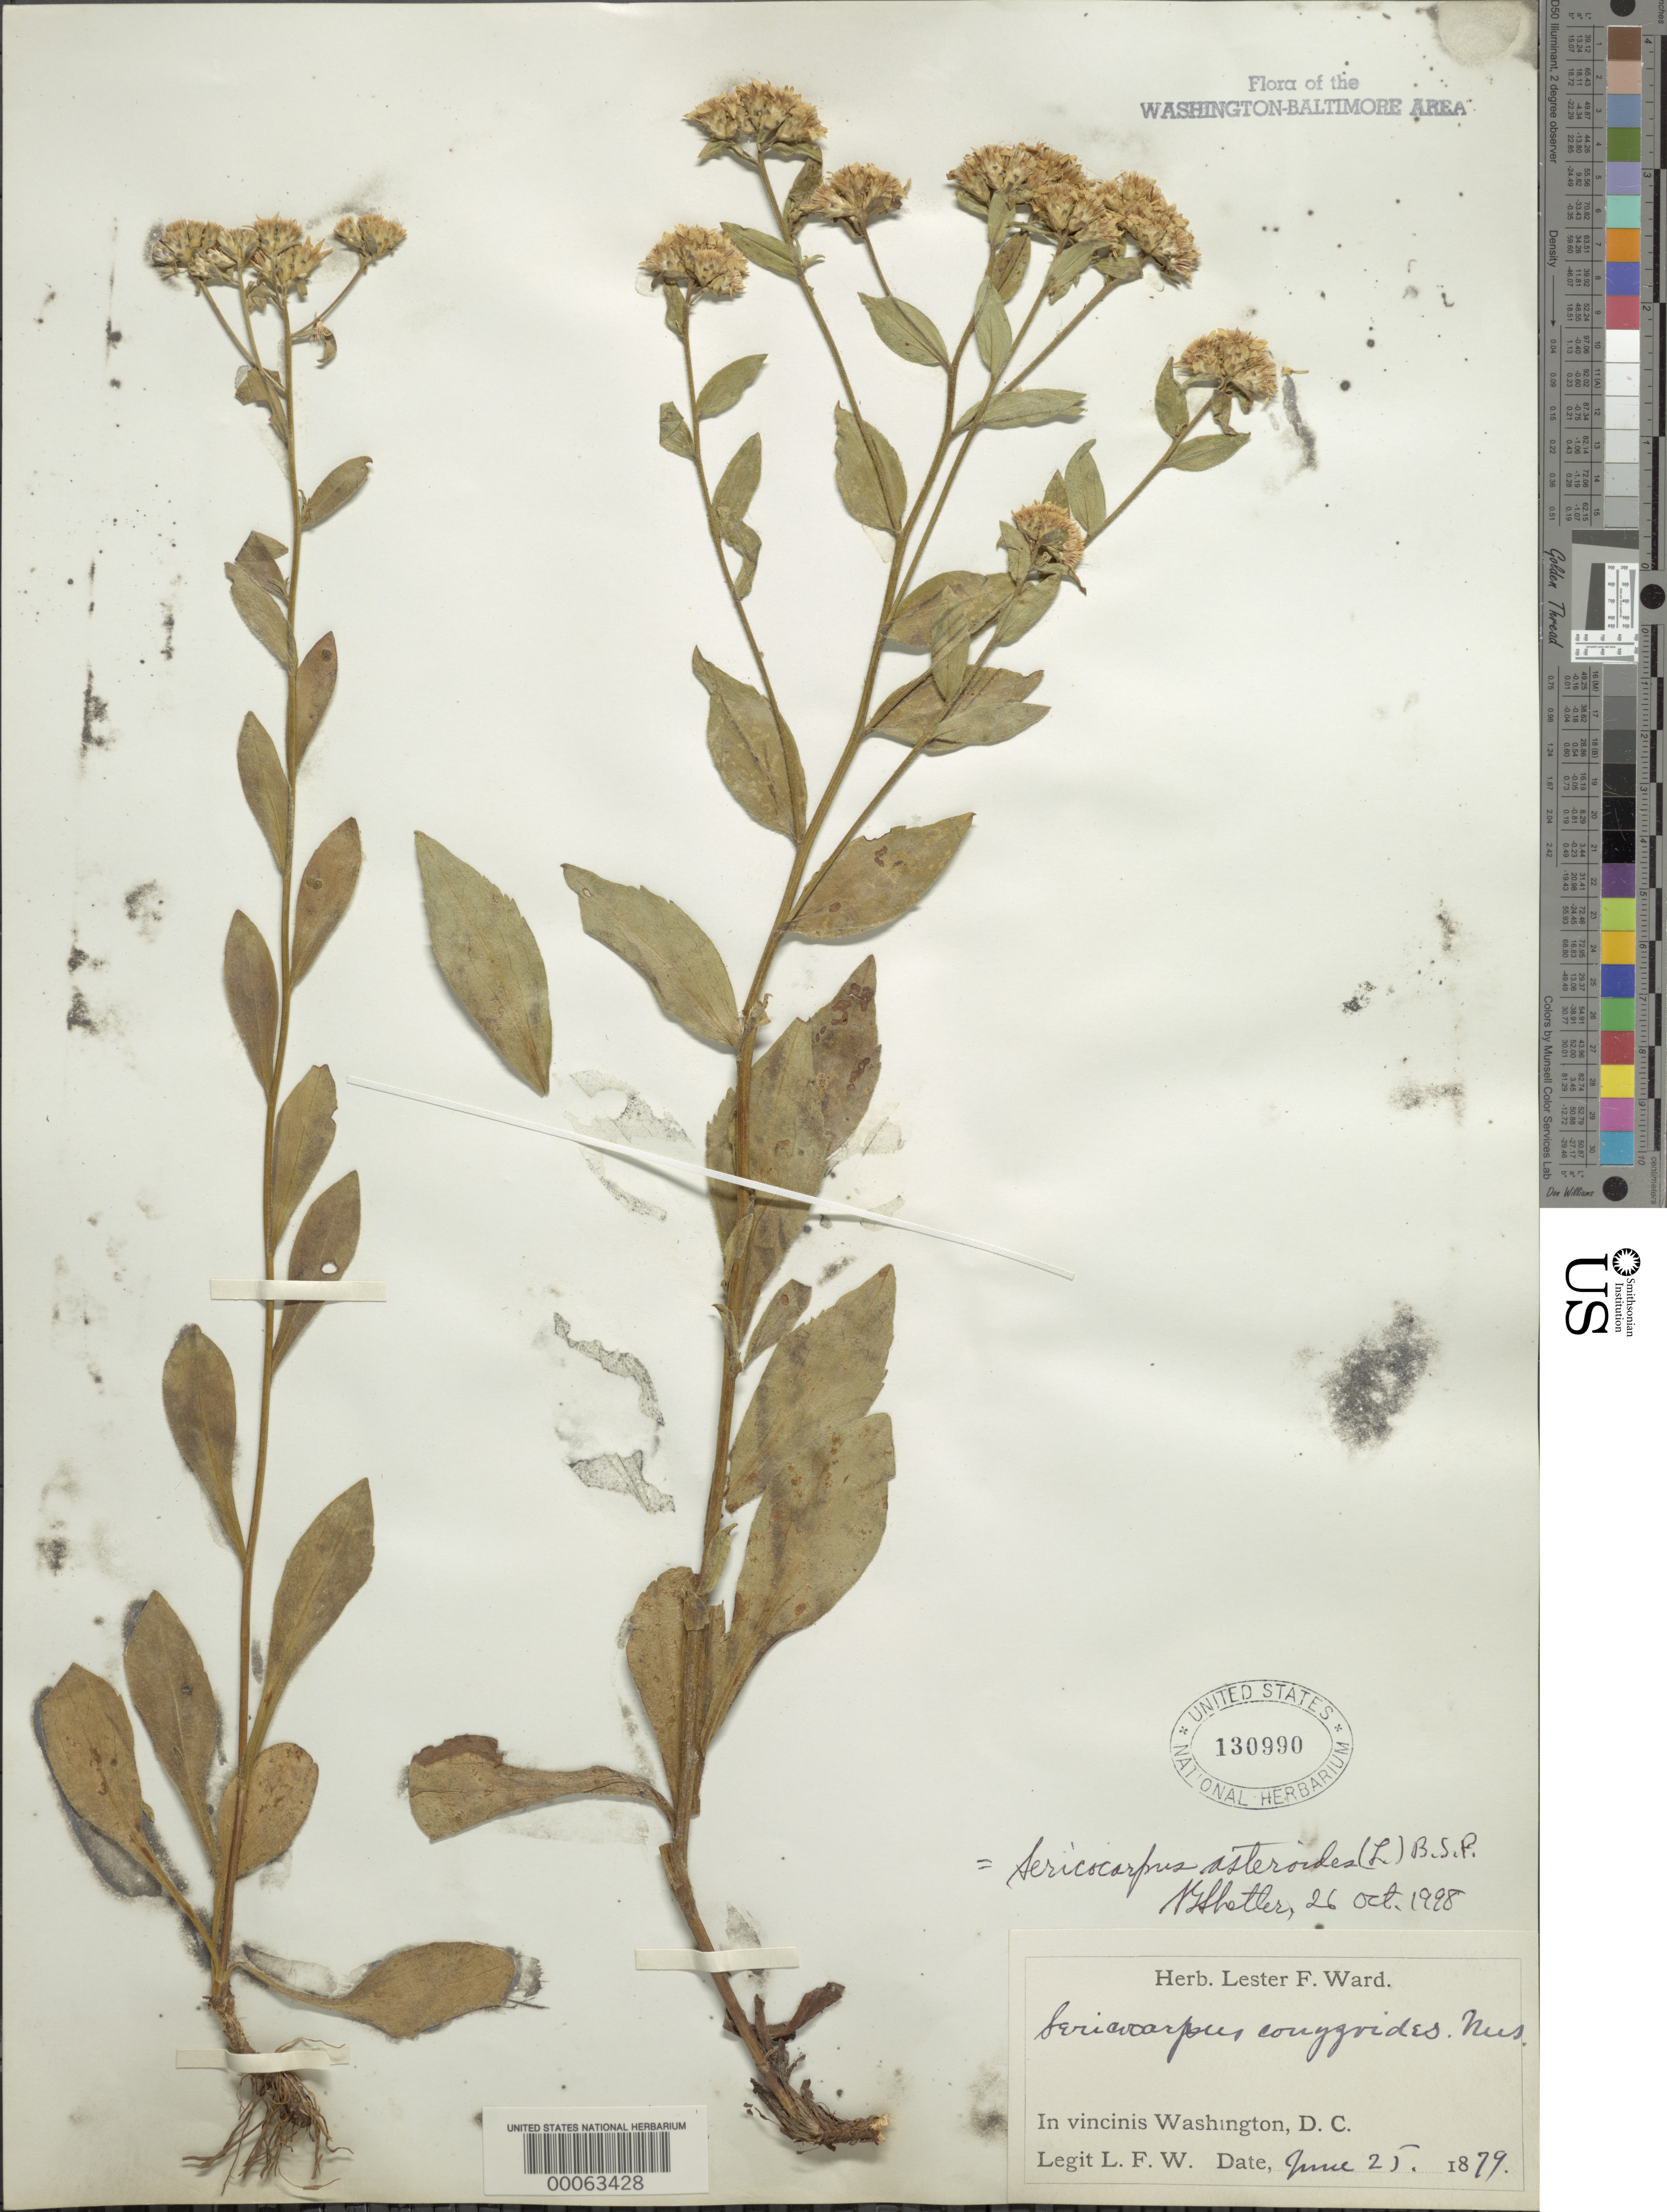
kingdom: Plantae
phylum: Tracheophyta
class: Magnoliopsida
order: Asterales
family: Asteraceae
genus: Sericocarpus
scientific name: Sericocarpus asteroides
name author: (L.) Britton, Stearns & Poggenb.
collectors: L. F. Ward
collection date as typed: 25 Jun 1879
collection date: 1879-06-25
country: United States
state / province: District of Columbia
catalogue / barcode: US 130990